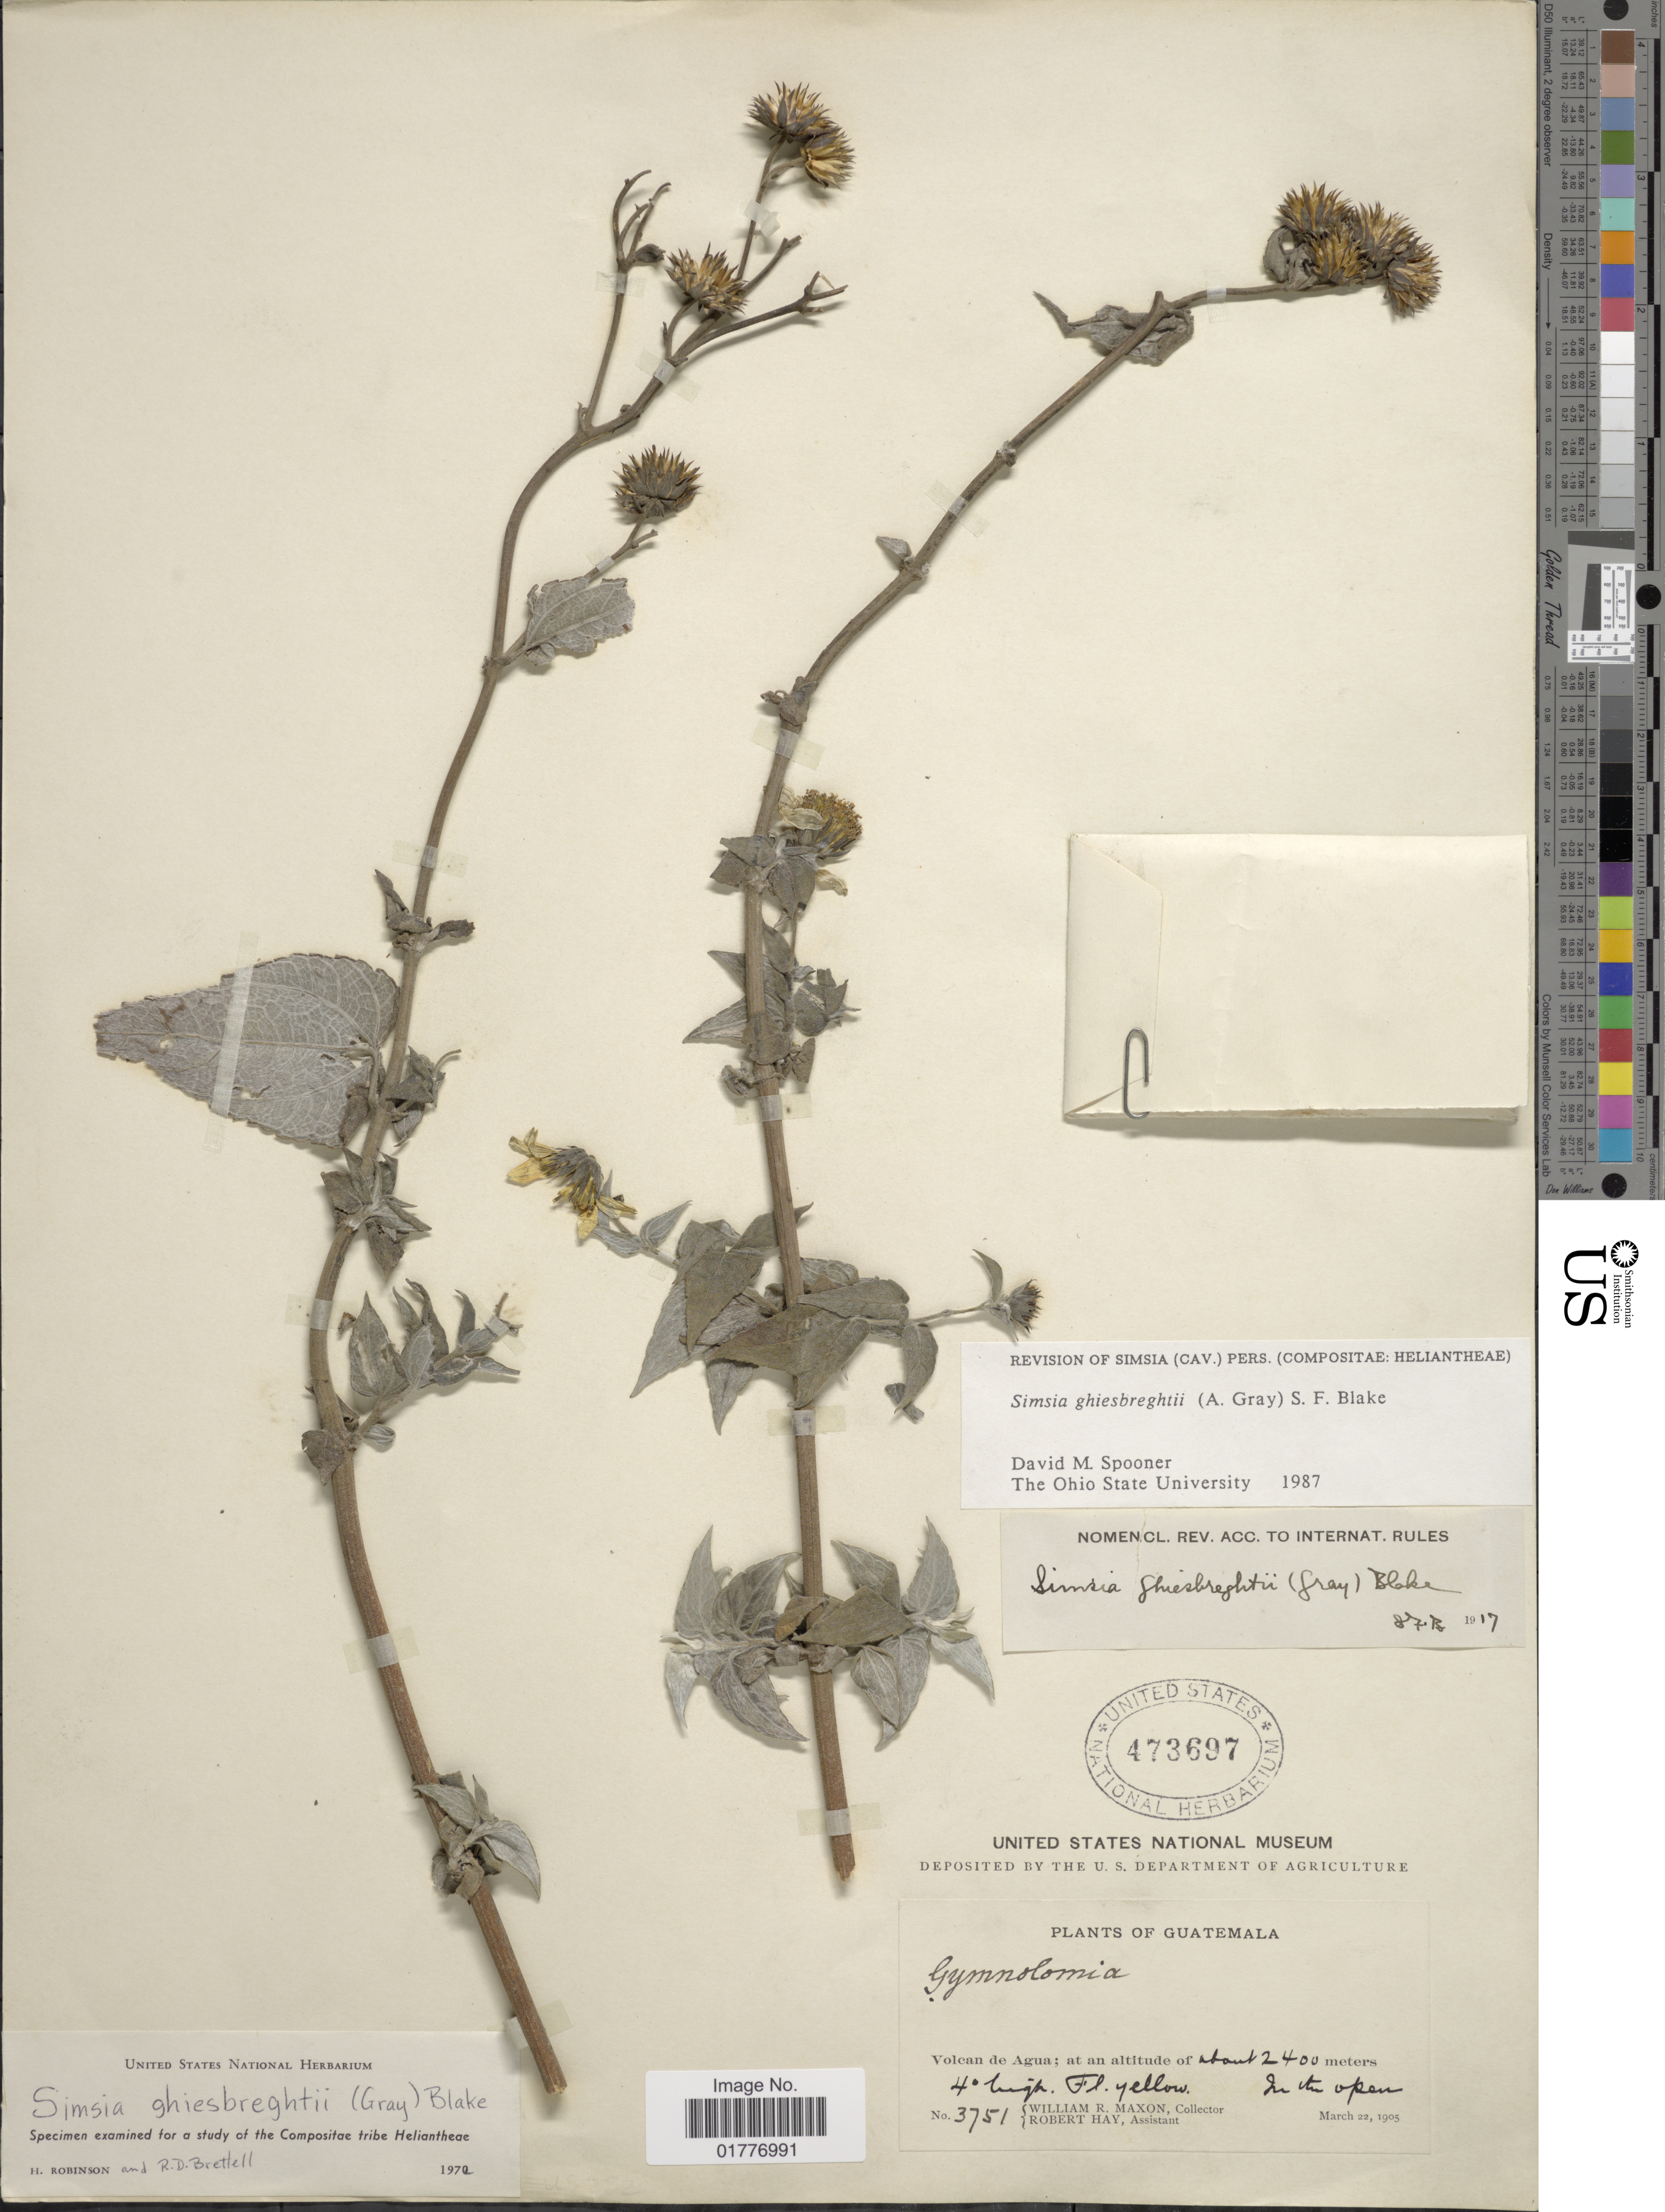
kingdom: Plantae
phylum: Tracheophyta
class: Magnoliopsida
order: Asterales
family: Asteraceae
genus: Simsia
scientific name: Simsia ghiesbreghtii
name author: (A. Gray) S.F. Blake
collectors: W. R. Maxon & R. Hay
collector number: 3751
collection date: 1905-03-22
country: Guatemala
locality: Volcan de Agua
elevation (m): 2400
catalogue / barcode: US 473697